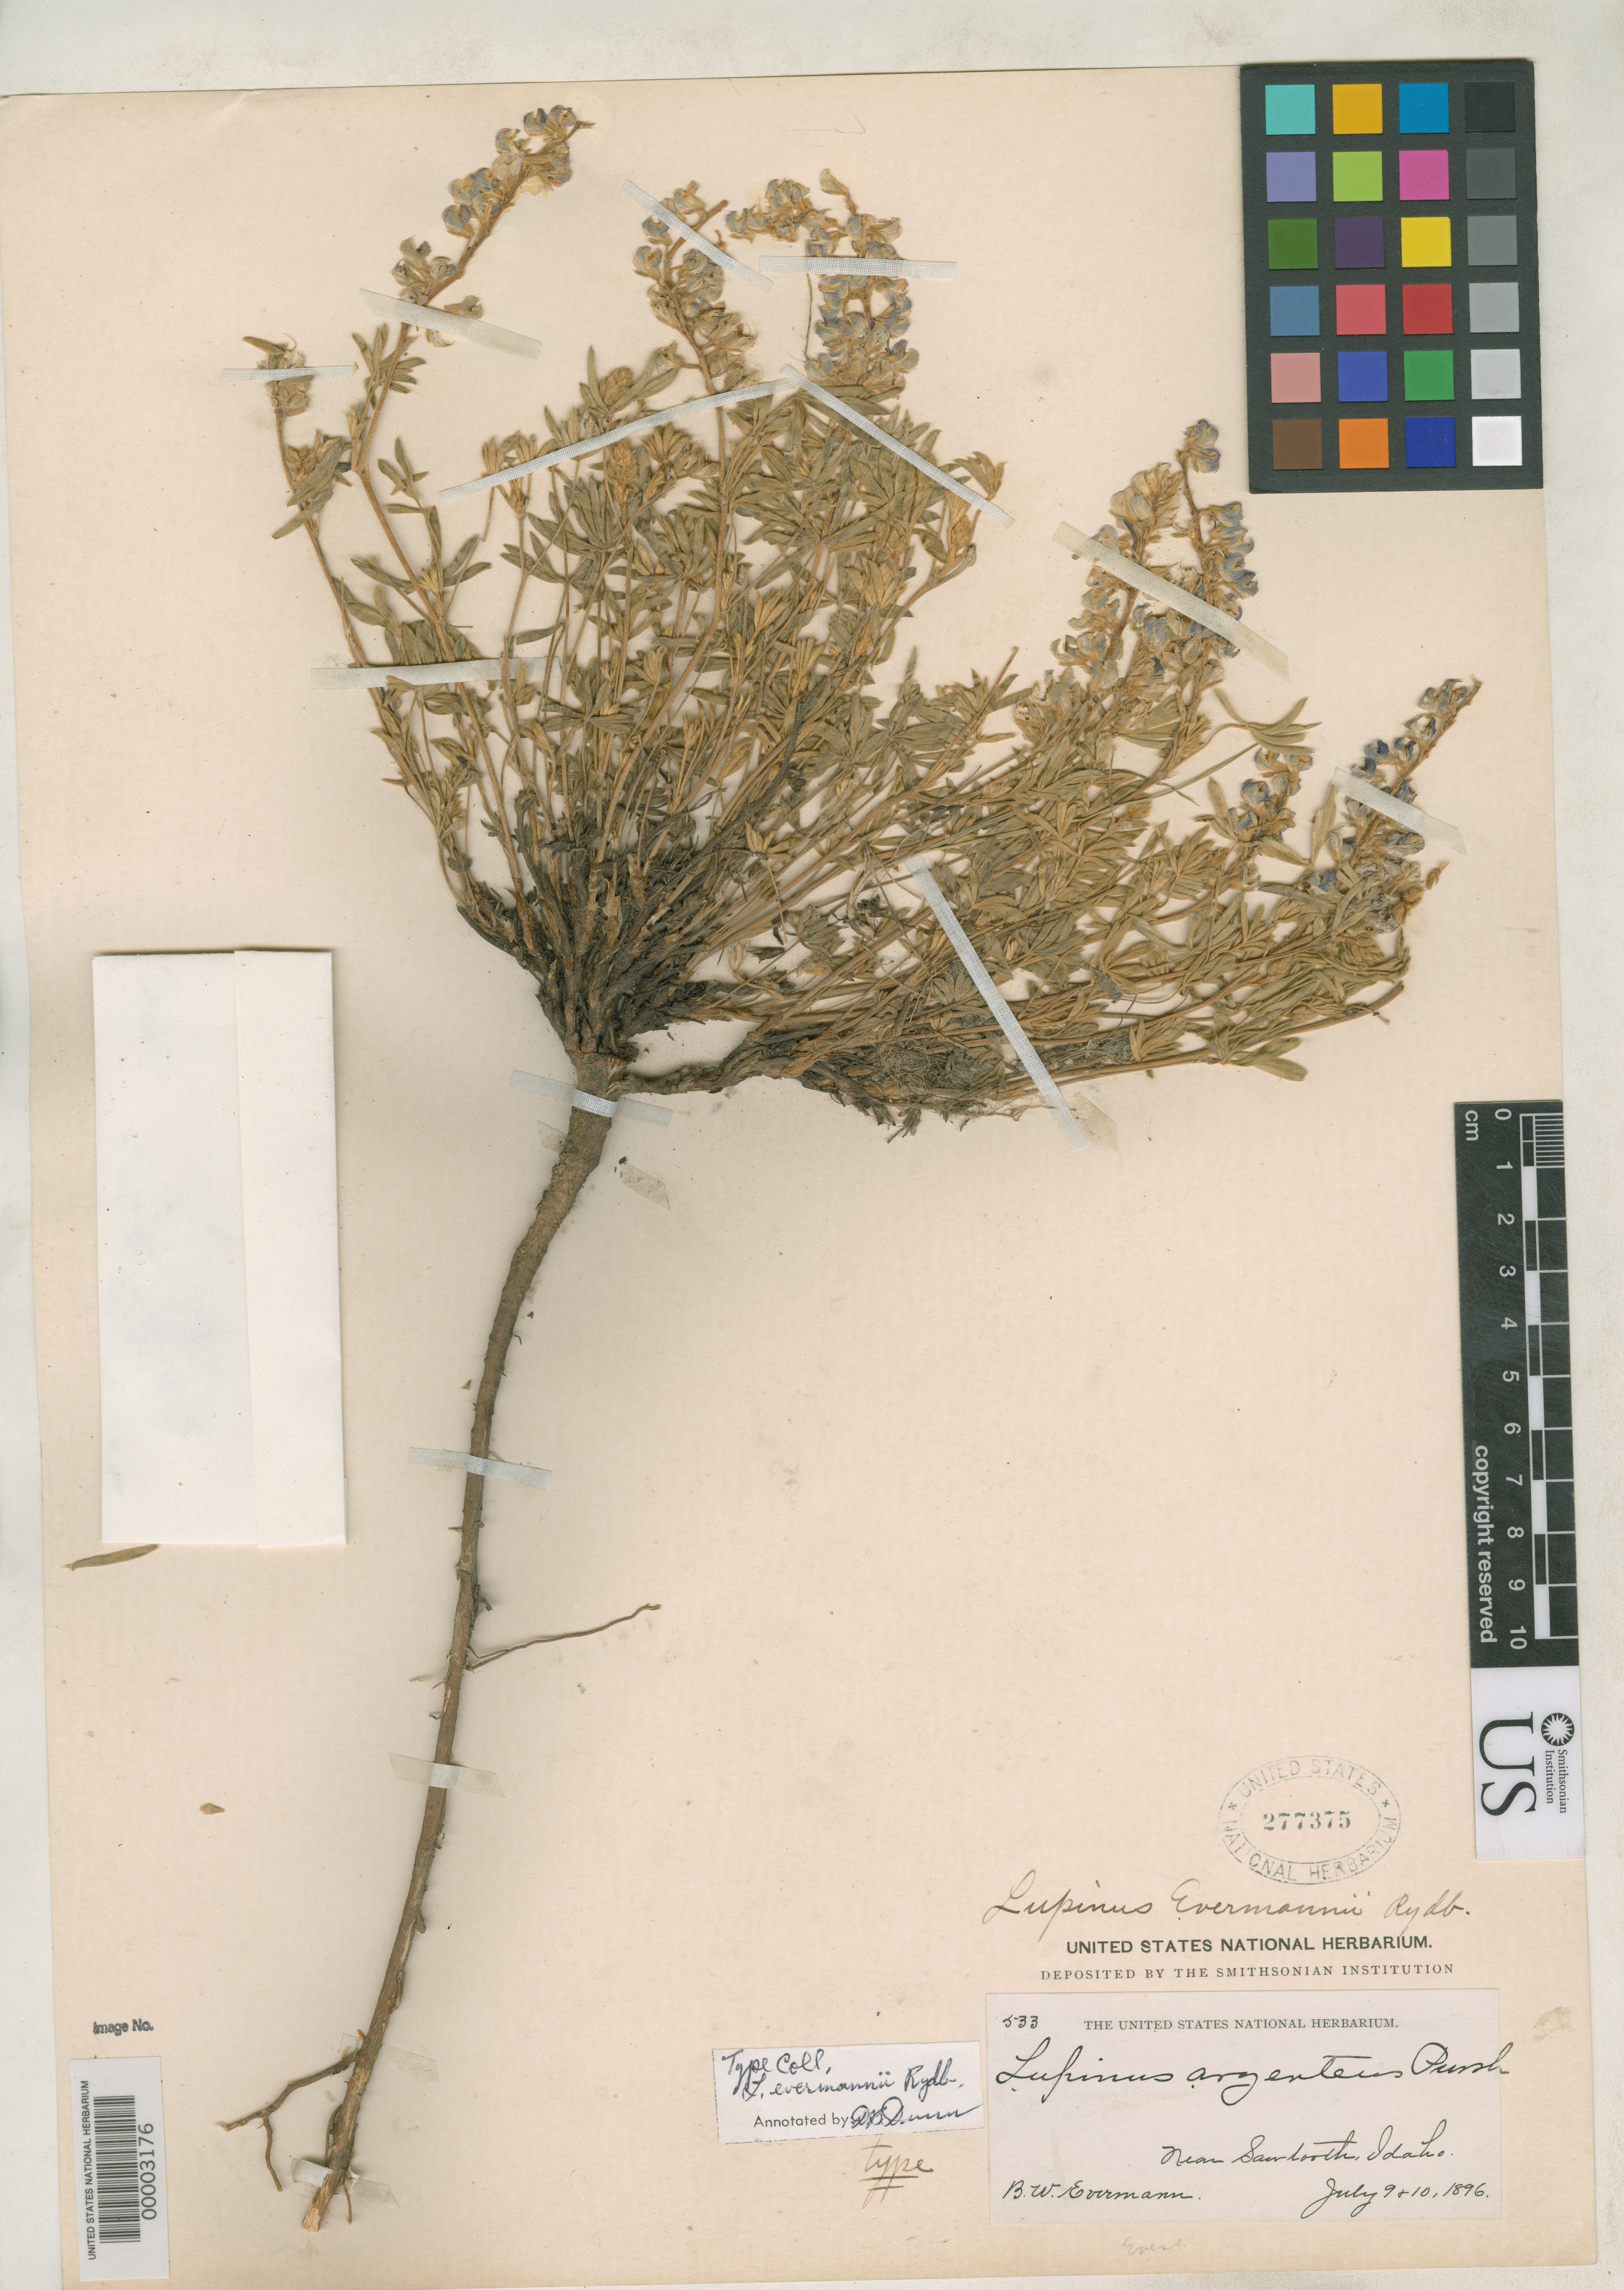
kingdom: Plantae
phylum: Tracheophyta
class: Magnoliopsida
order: Fabales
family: Fabaceae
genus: Lupinus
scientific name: Lupinus evermannii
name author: Rydb.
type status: Holotype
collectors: B. W. Evermann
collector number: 533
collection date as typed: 09 Jul 1896 to 10 Jul 1896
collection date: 1896-07-09/1896-07-10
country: United States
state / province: Idaho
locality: Near Sawtooth.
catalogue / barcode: US 277375